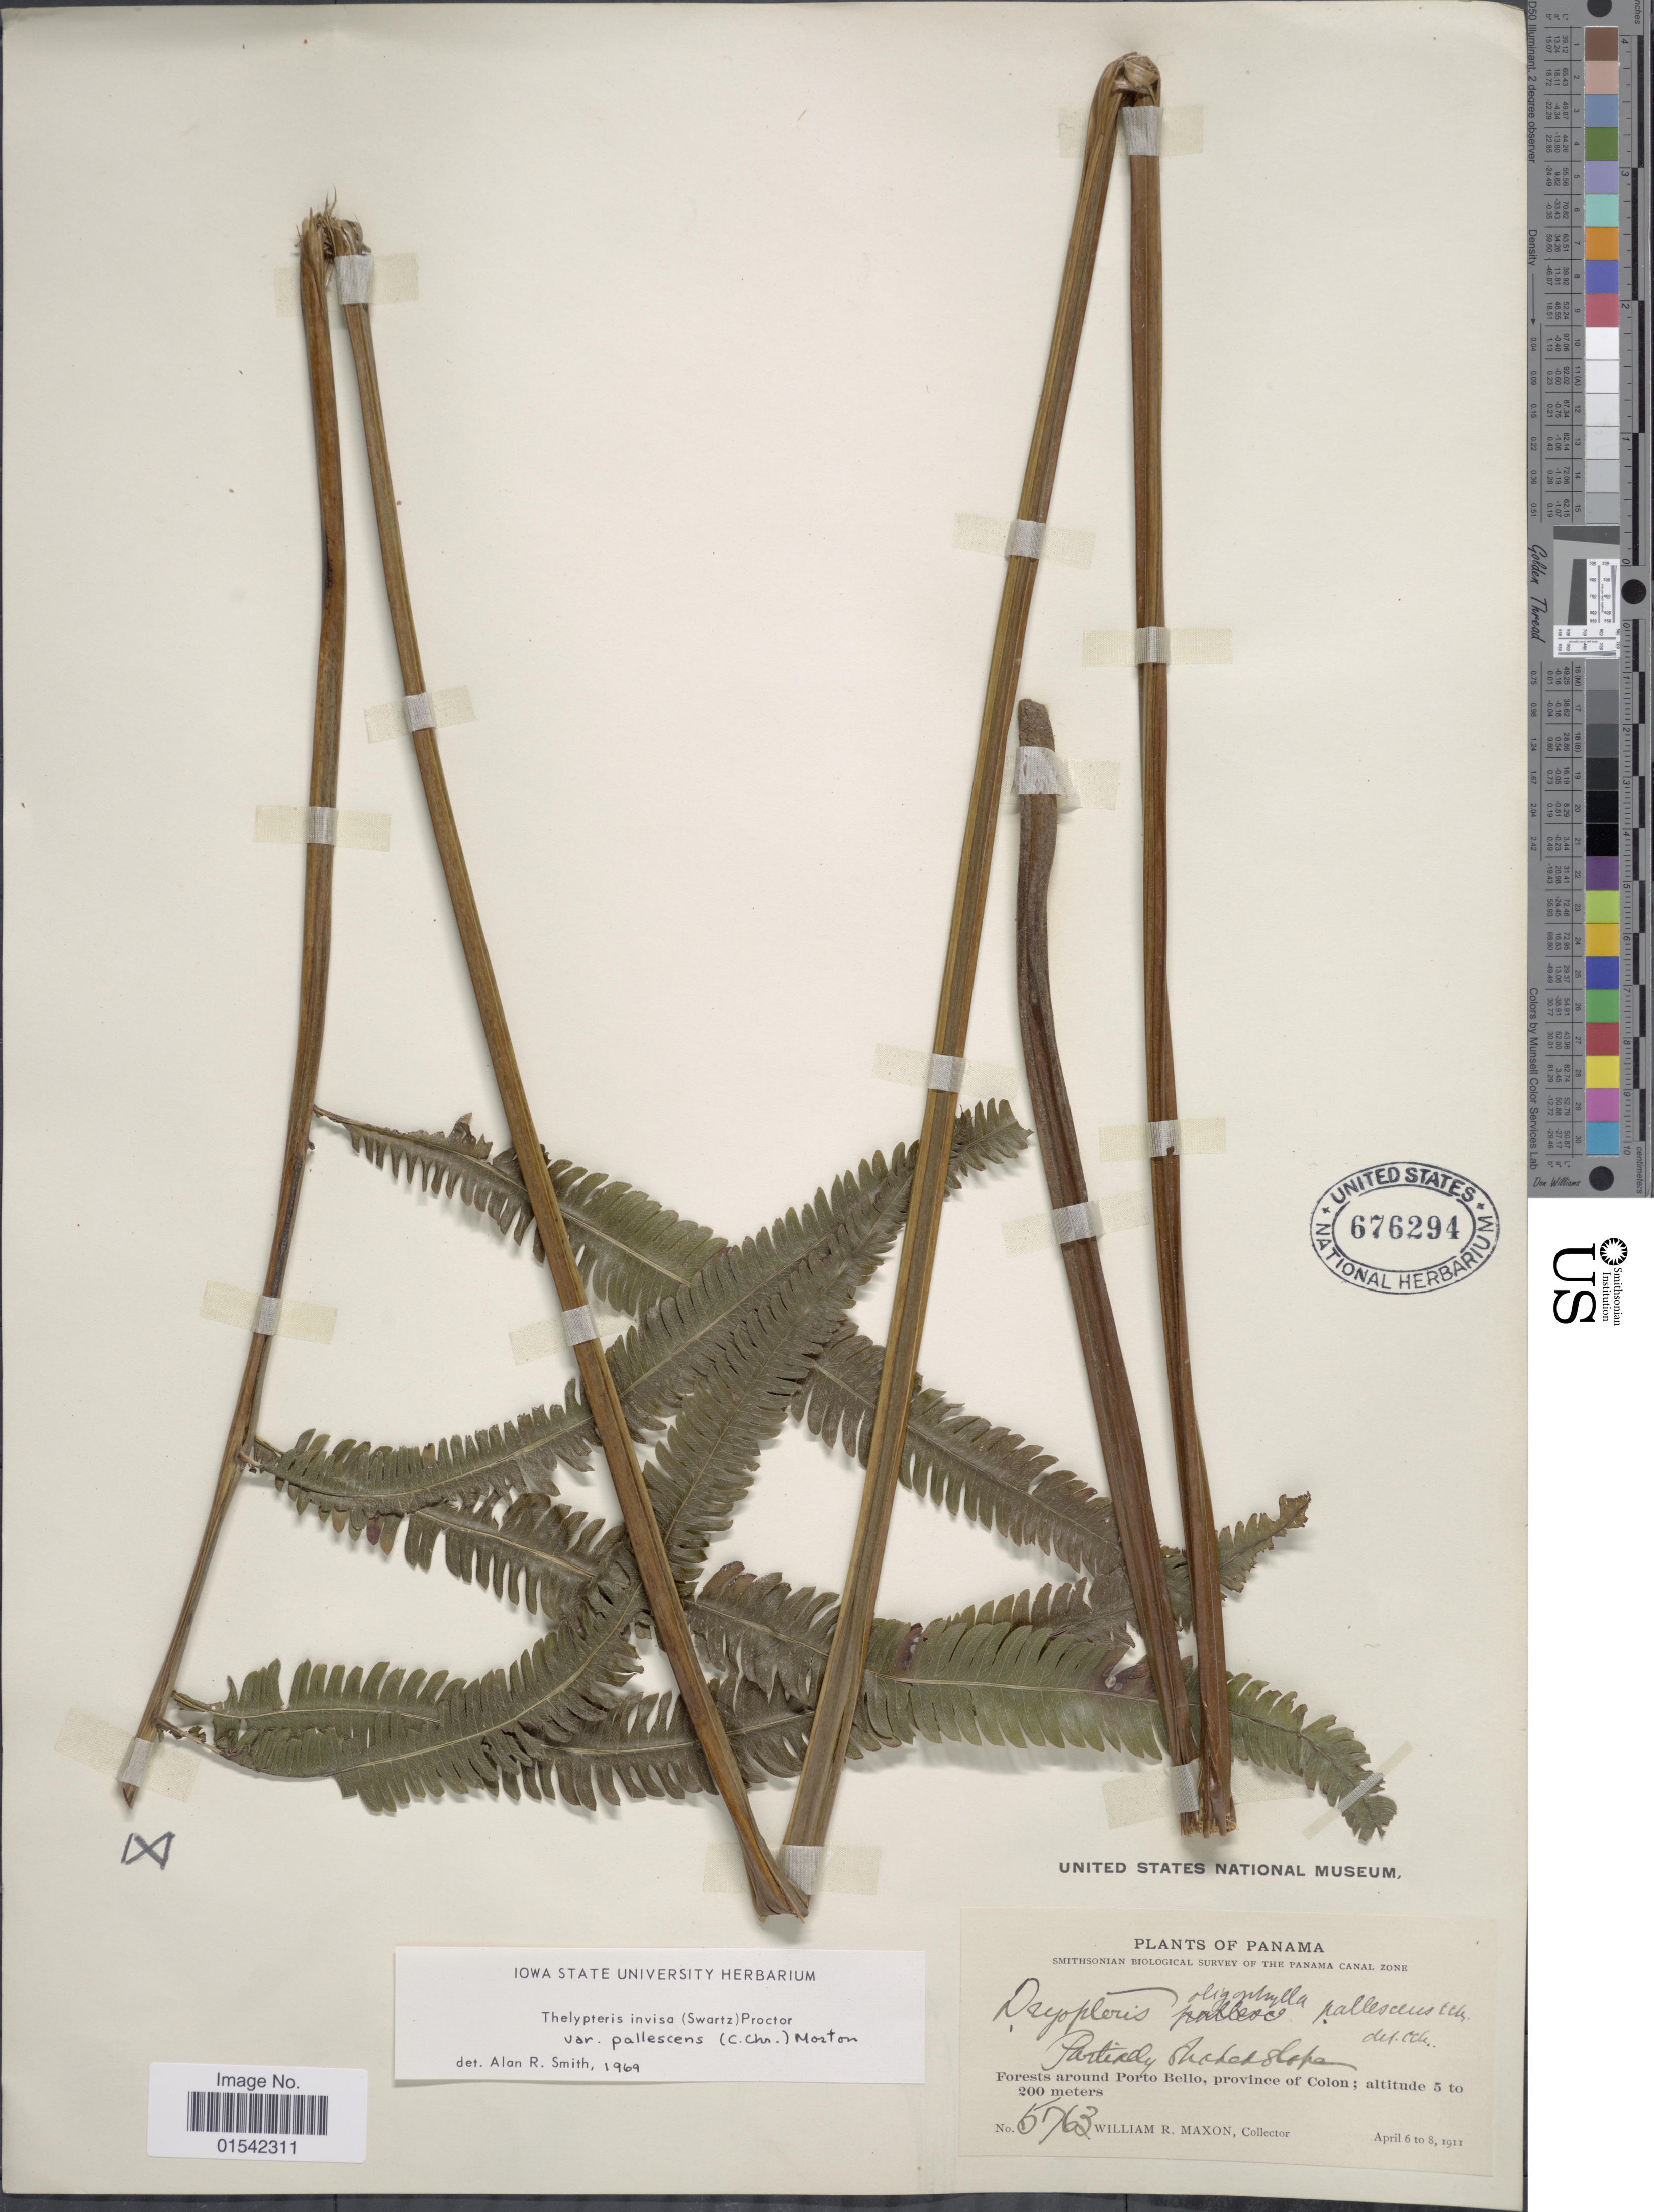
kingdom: Plantae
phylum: Tracheophyta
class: Polypodiopsida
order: Polypodiales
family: Thelypteridaceae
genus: Cyclosorus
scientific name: Cyclosorus grandis (A.R. Sm.) comb. nov., ined 2015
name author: (A.R. Sm.)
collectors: W. R. Maxon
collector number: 5763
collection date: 1911-04-06/1911-04-08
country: Panama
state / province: Colón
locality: Forests around Porto Bello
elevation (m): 5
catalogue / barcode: US 676294